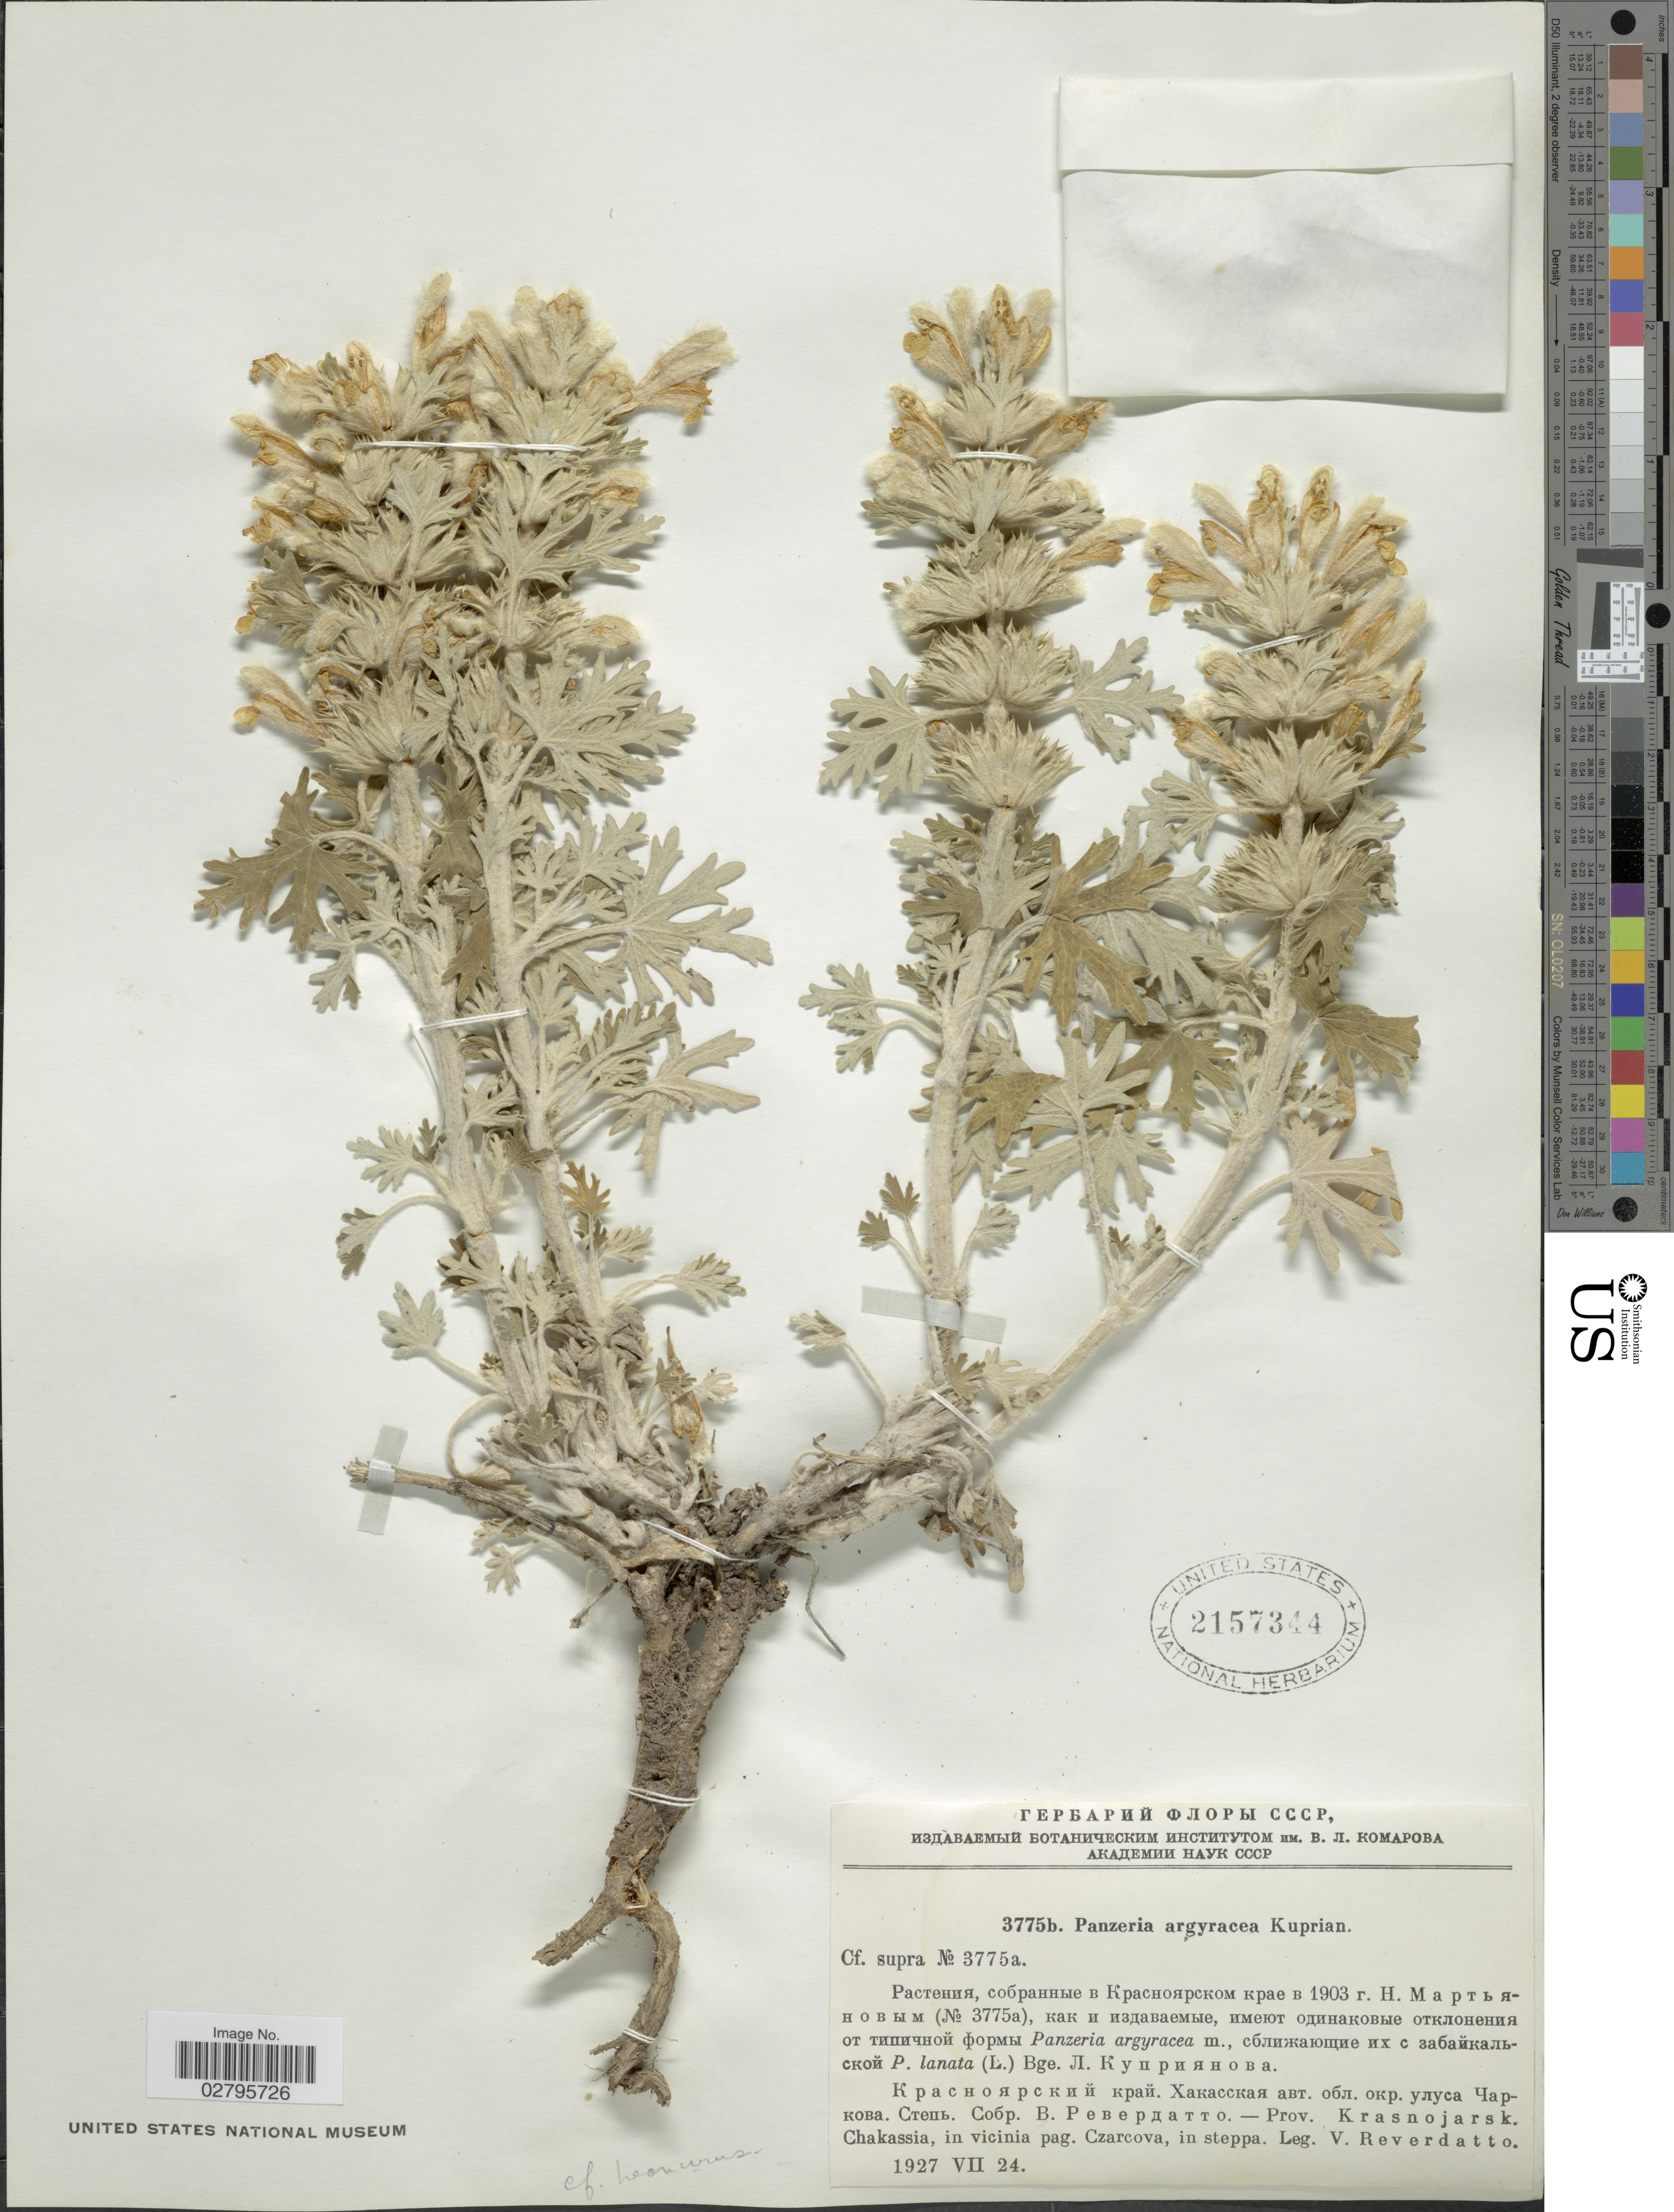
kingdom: Plantae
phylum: Tracheophyta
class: Magnoliopsida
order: Lamiales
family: Lamiaceae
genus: Panzerina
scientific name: Panzerina lanata var. argyracea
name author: (Kuprian.) H.W. Li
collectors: V. Reverdatto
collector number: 3775b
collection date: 1927-07-24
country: Russian Federation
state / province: Krasnoyarsk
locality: Prov. Krasnojarsk. Chakassia, in vicinia pag. Czarova, in steppa.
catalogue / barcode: US 2157344